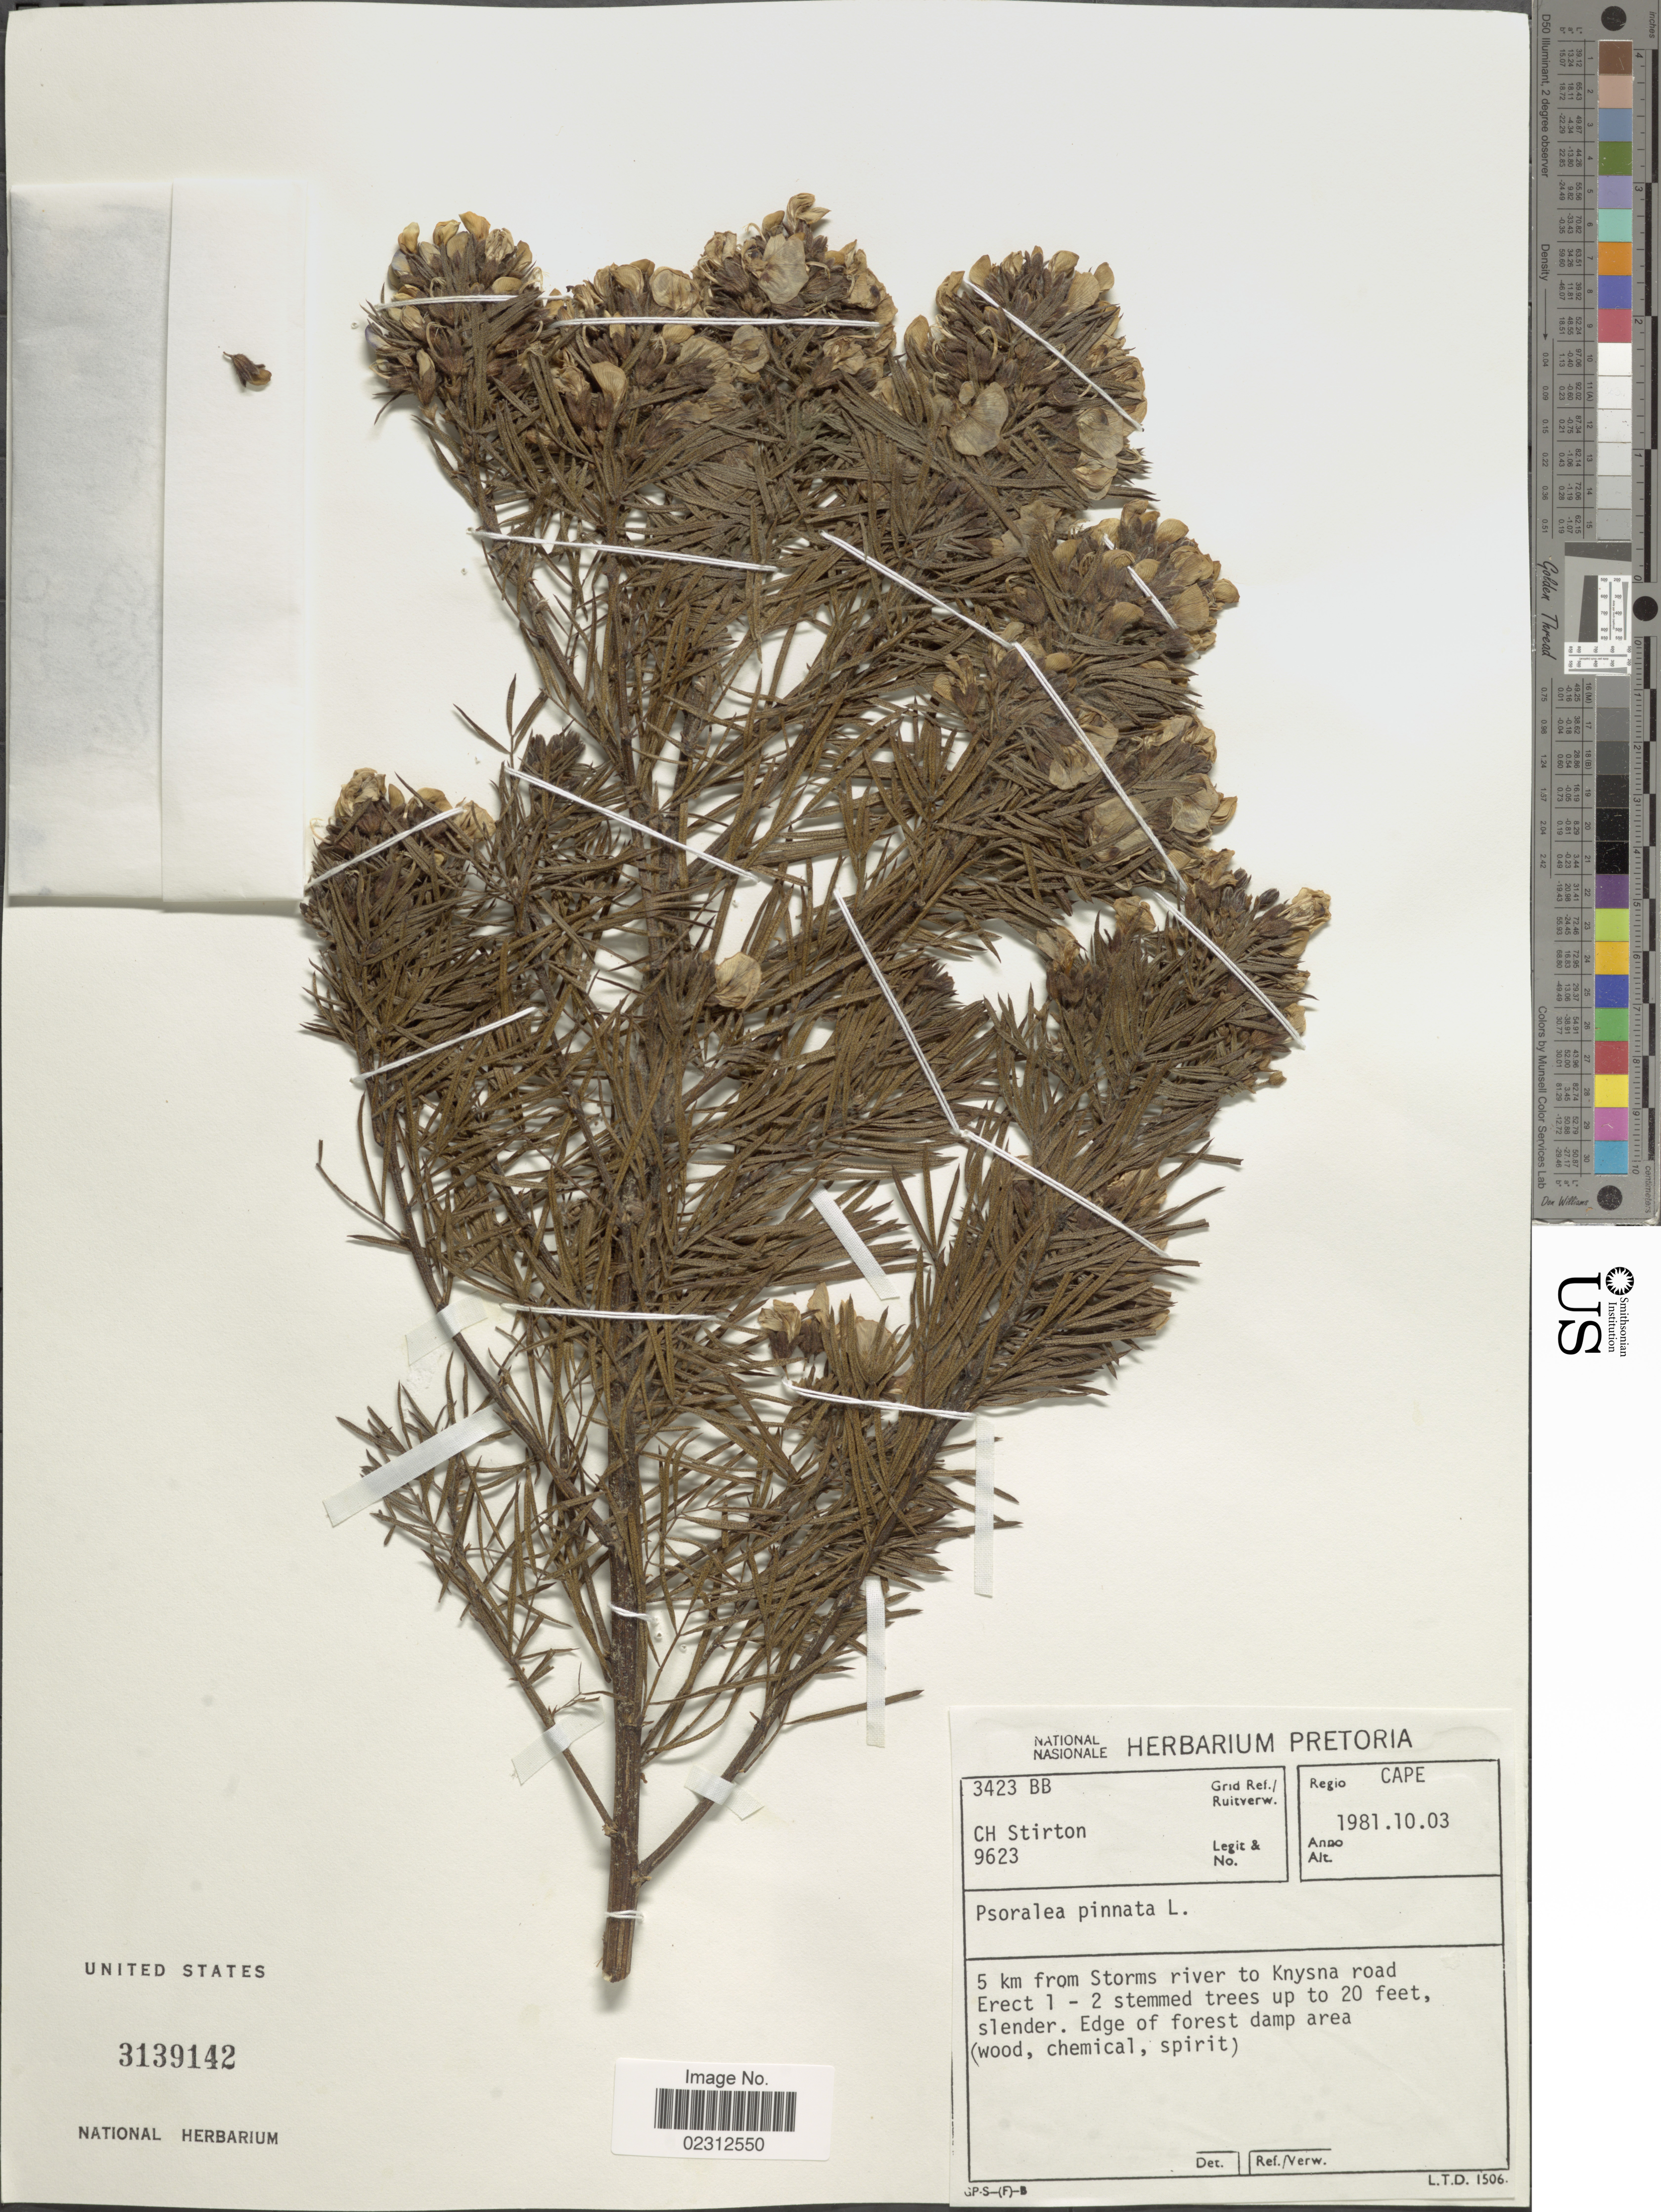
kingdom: Plantae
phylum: Tracheophyta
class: Magnoliopsida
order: Fabales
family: Fabaceae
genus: Psoralea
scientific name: Psoralea pinnata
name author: L.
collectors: C. H. Stirton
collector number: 9623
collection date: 1981-10-03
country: South Africa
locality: Cape, 5 km from Storms river to Knysna road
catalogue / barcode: US 3139142